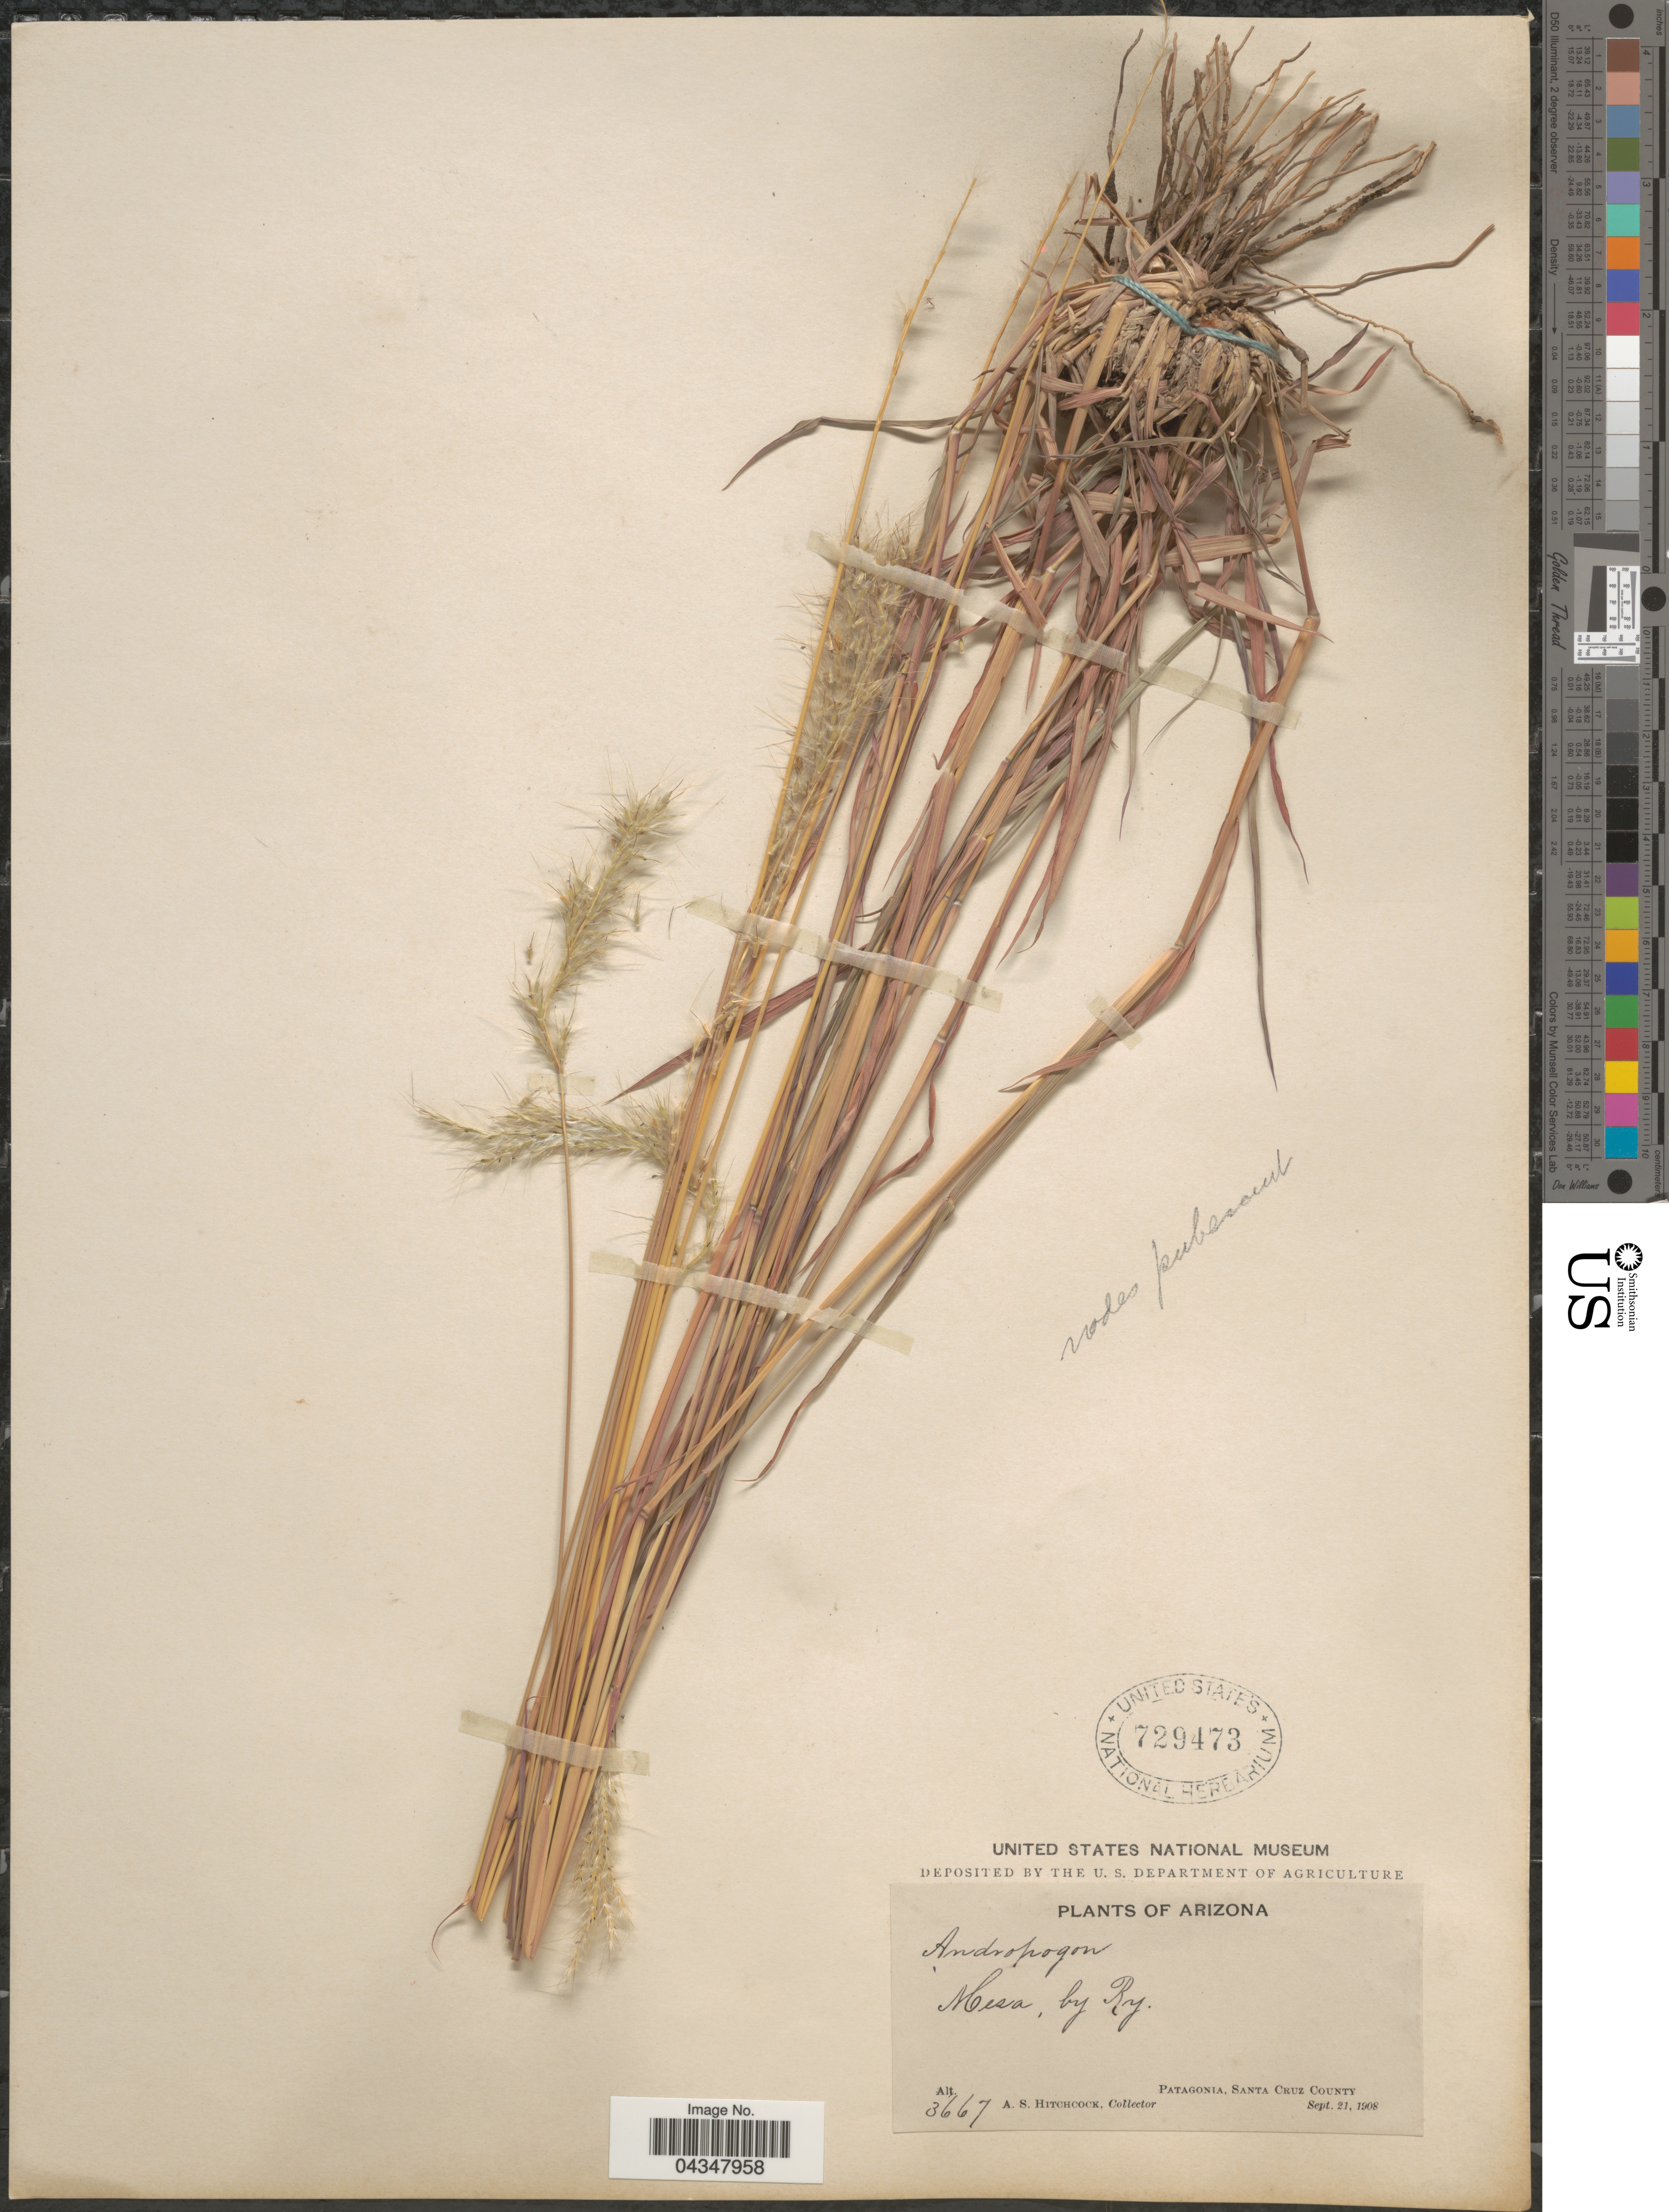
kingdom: Plantae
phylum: Tracheophyta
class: Liliopsida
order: Poales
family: Poaceae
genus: Bothriochloa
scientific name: Bothriochloa saccharoides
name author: (Sw.) Rydb.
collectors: A. S. Hitchcock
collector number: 3667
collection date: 1908-09-21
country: United States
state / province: Arizona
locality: Mesa, by Ry. Patagonia, Santa Cruz County.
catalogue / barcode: US 729473